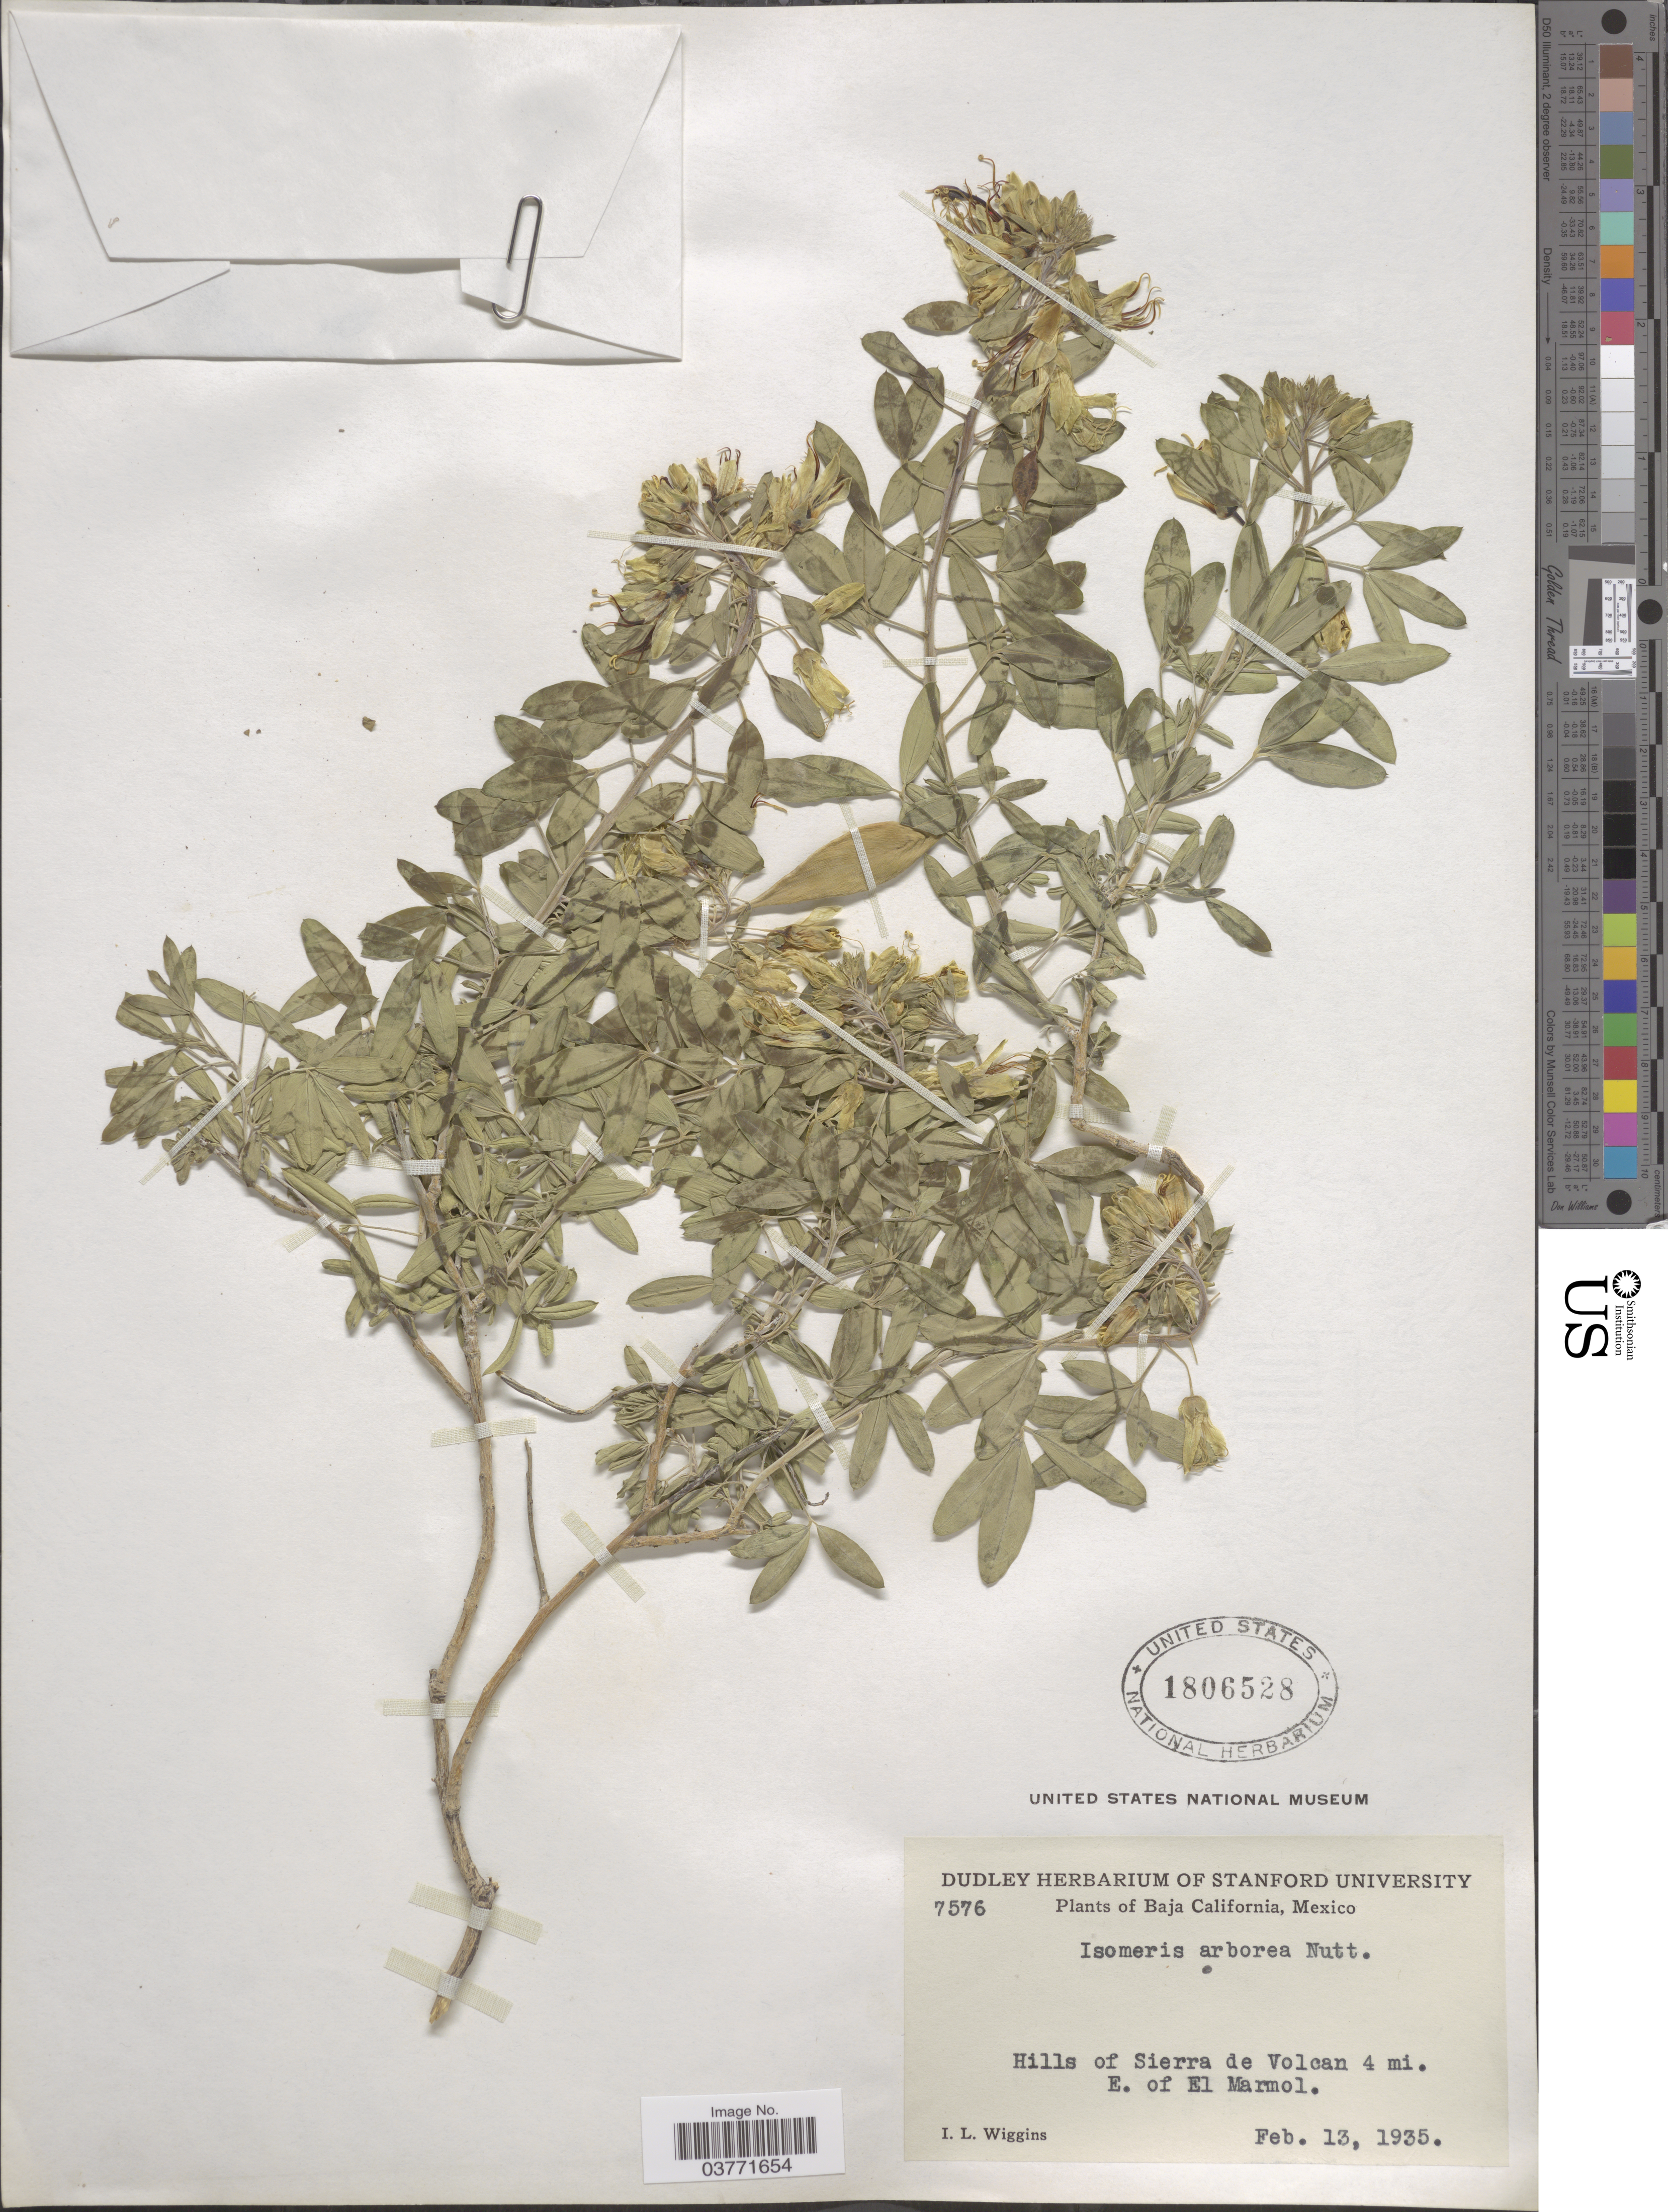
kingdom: Plantae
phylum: Tracheophyta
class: Magnoliopsida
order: Brassicales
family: Cleomaceae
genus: Cleomella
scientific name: Cleomella arborea var. globosa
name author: (Coville) Roalson & J.C. Hall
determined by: Strong, Mark T., (BOT), Smithsonian Institution - National Museum of Natural History (UNITED STATES)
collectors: I. L. Wiggins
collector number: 7576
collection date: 1935-02-13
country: Mexico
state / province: Baja California Norte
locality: Hills of Sierra de Volcan 4 mi. E. of El Marmol.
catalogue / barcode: US 1806528